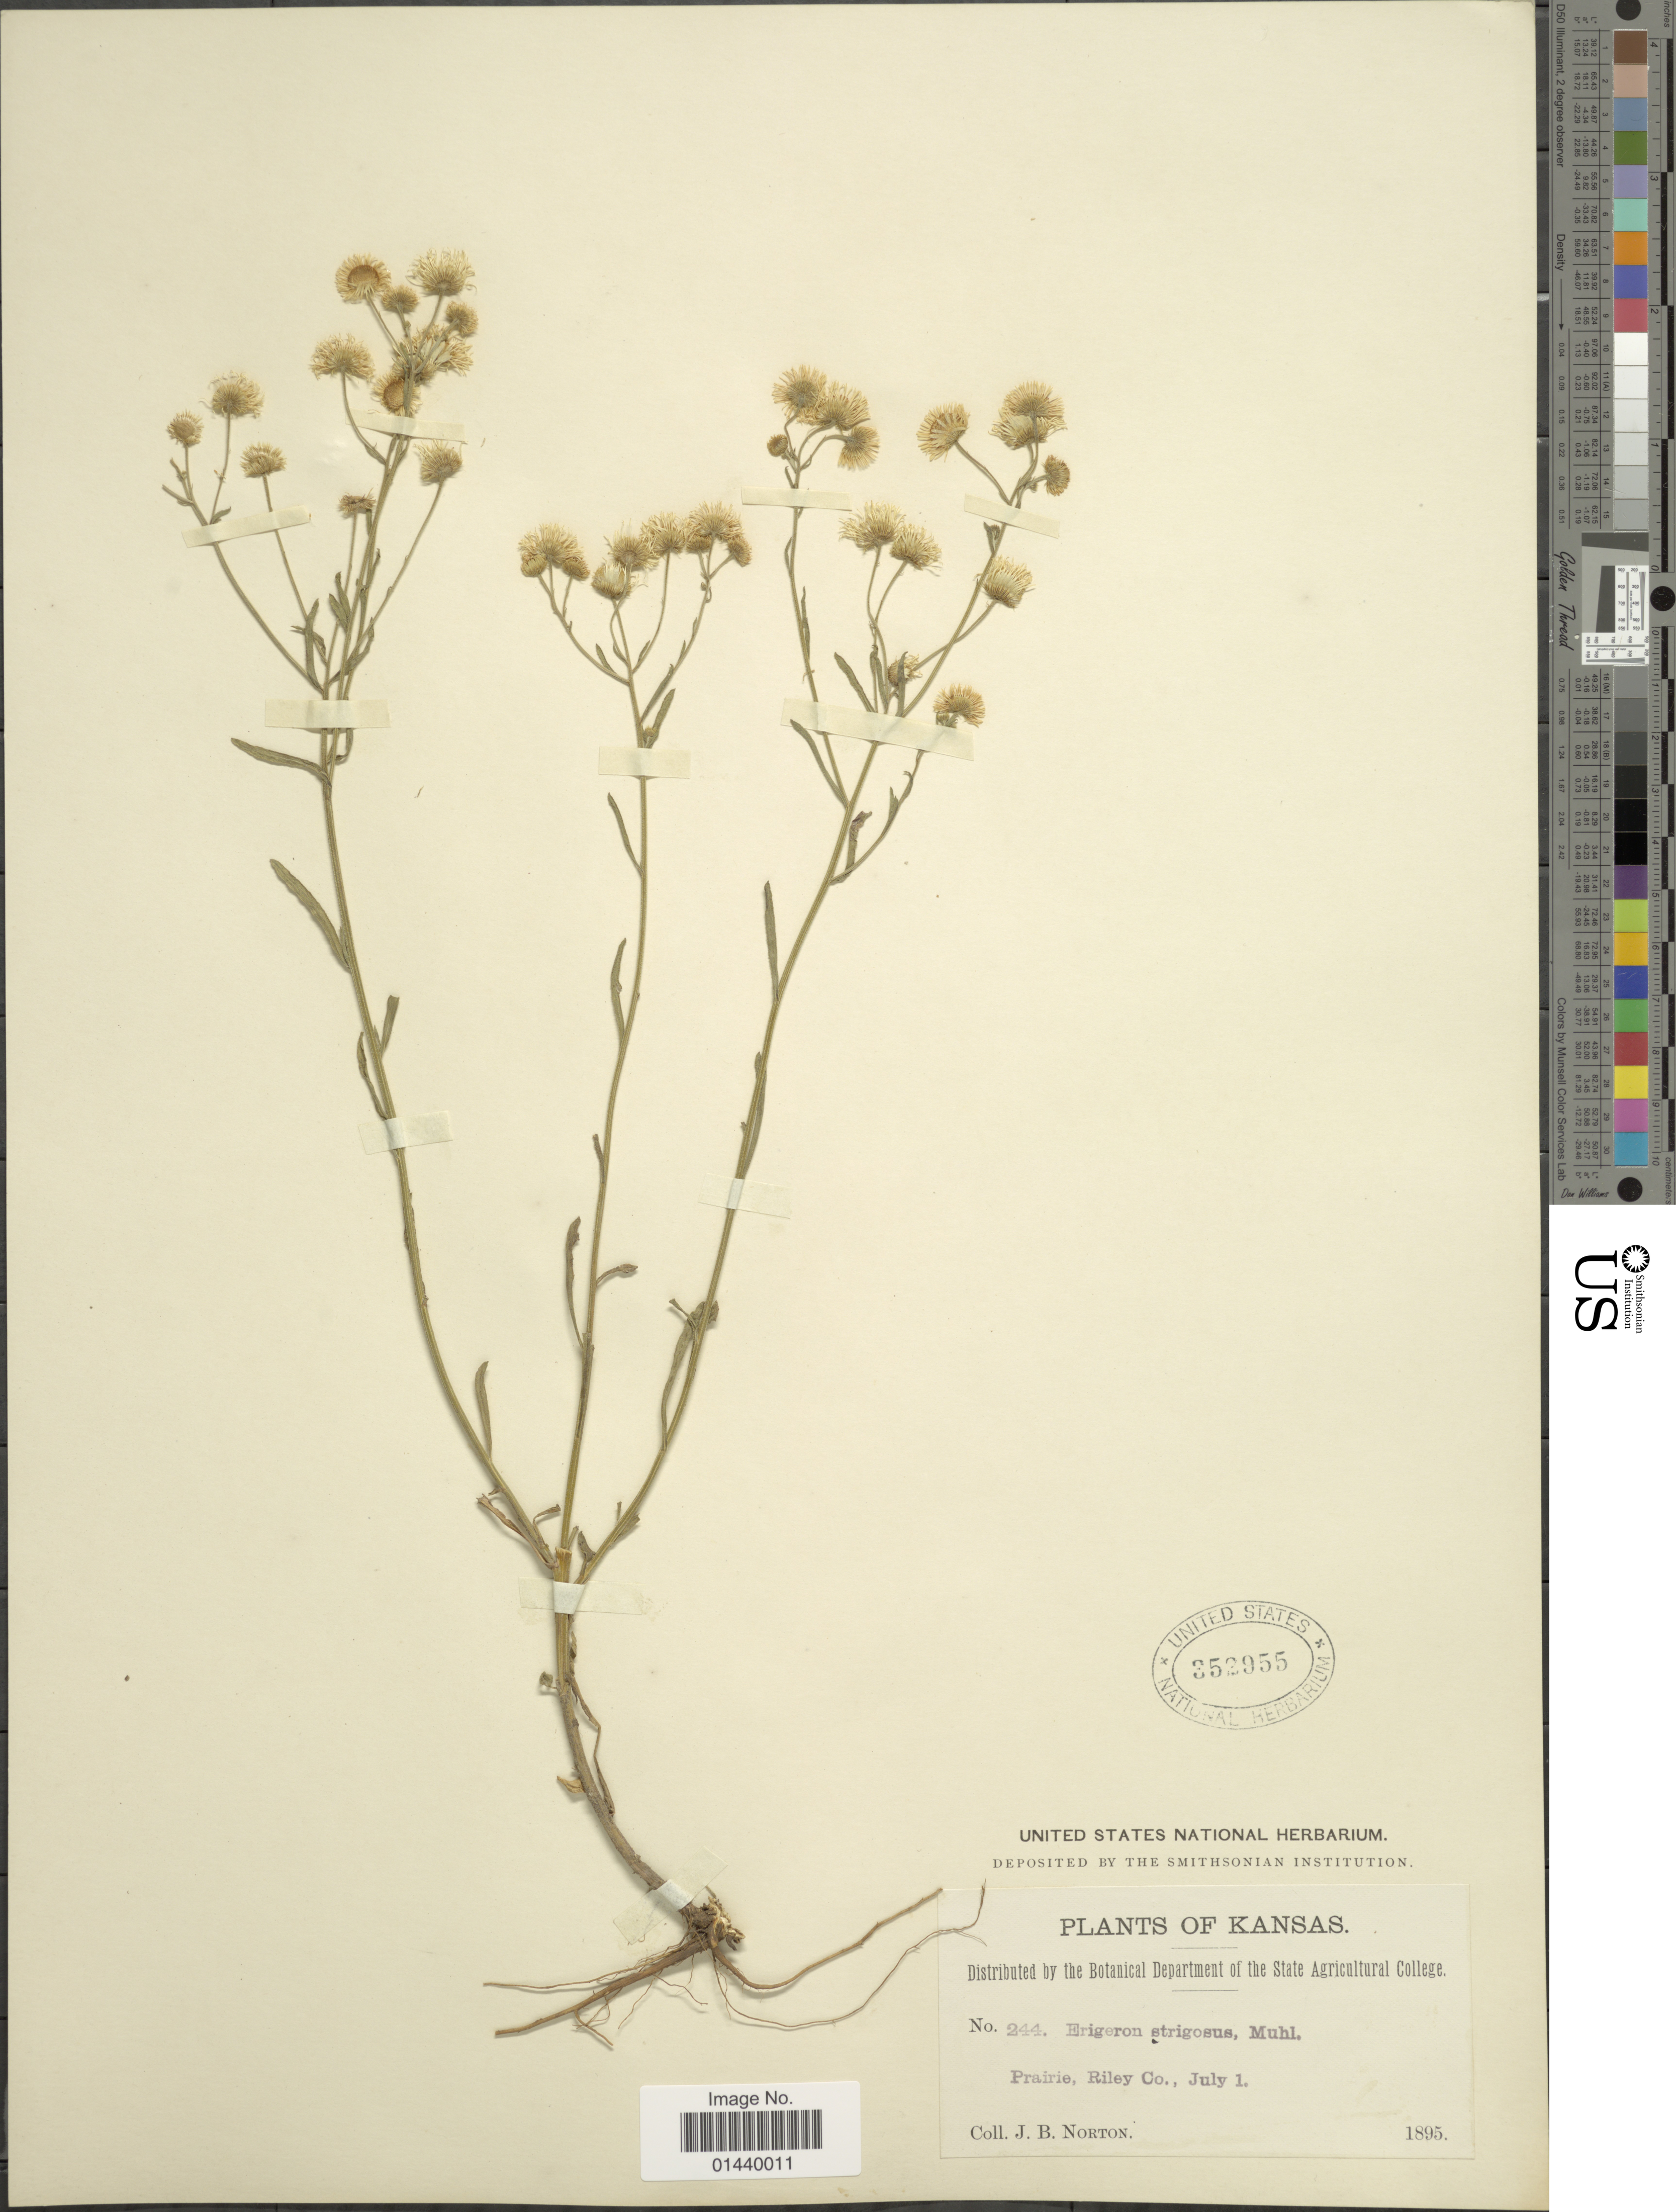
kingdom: Plantae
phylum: Tracheophyta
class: Magnoliopsida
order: Asterales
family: Asteraceae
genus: Erigeron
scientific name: Erigeron strigosus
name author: Muhl. ex Willd.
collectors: J. B. Norton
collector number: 244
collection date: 1895-07-01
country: United States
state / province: Kansas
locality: Prairie, Riley Co.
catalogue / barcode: US 352955